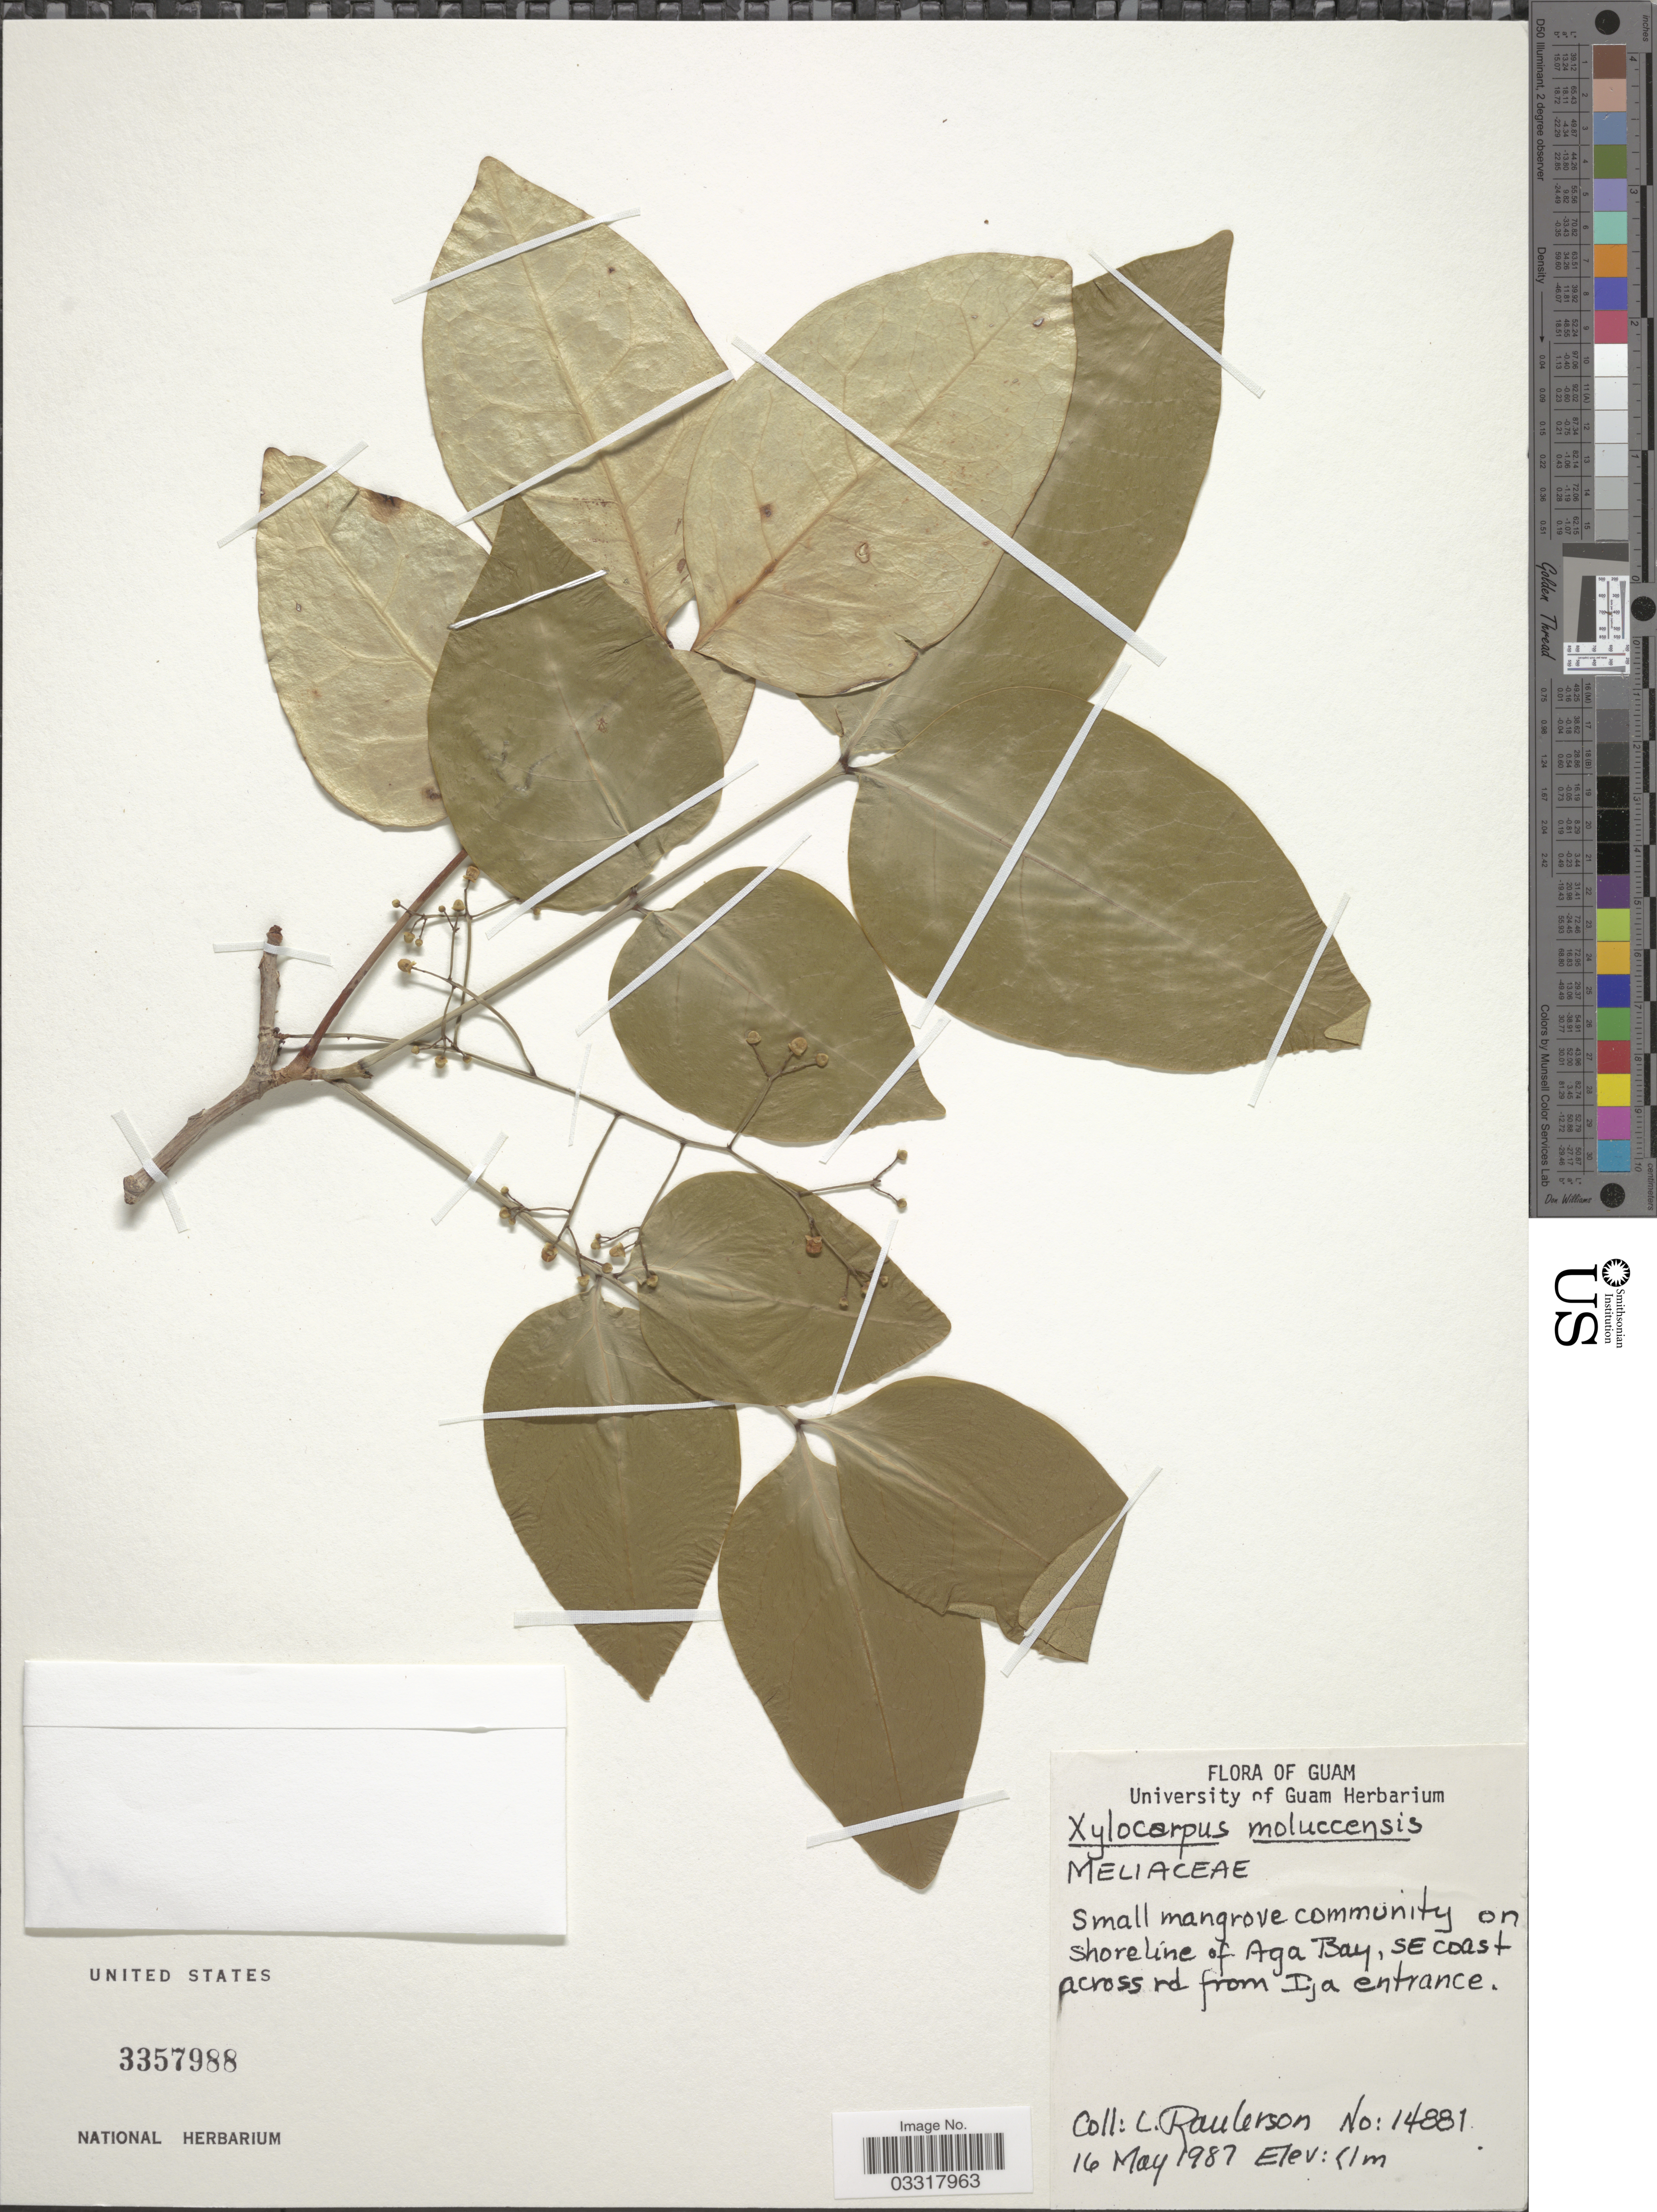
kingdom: Plantae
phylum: Tracheophyta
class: Magnoliopsida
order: Sapindales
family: Meliaceae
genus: Xylocarpus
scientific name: Xylocarpus moluccensis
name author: (Lam.) M. Roem.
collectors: L. Raulerson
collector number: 14881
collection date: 1987-05-16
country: Guam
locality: Small mangrove community on shoreline of Aga Bay, SE coast across rd from Ija entrance.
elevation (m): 1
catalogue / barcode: US 3357988